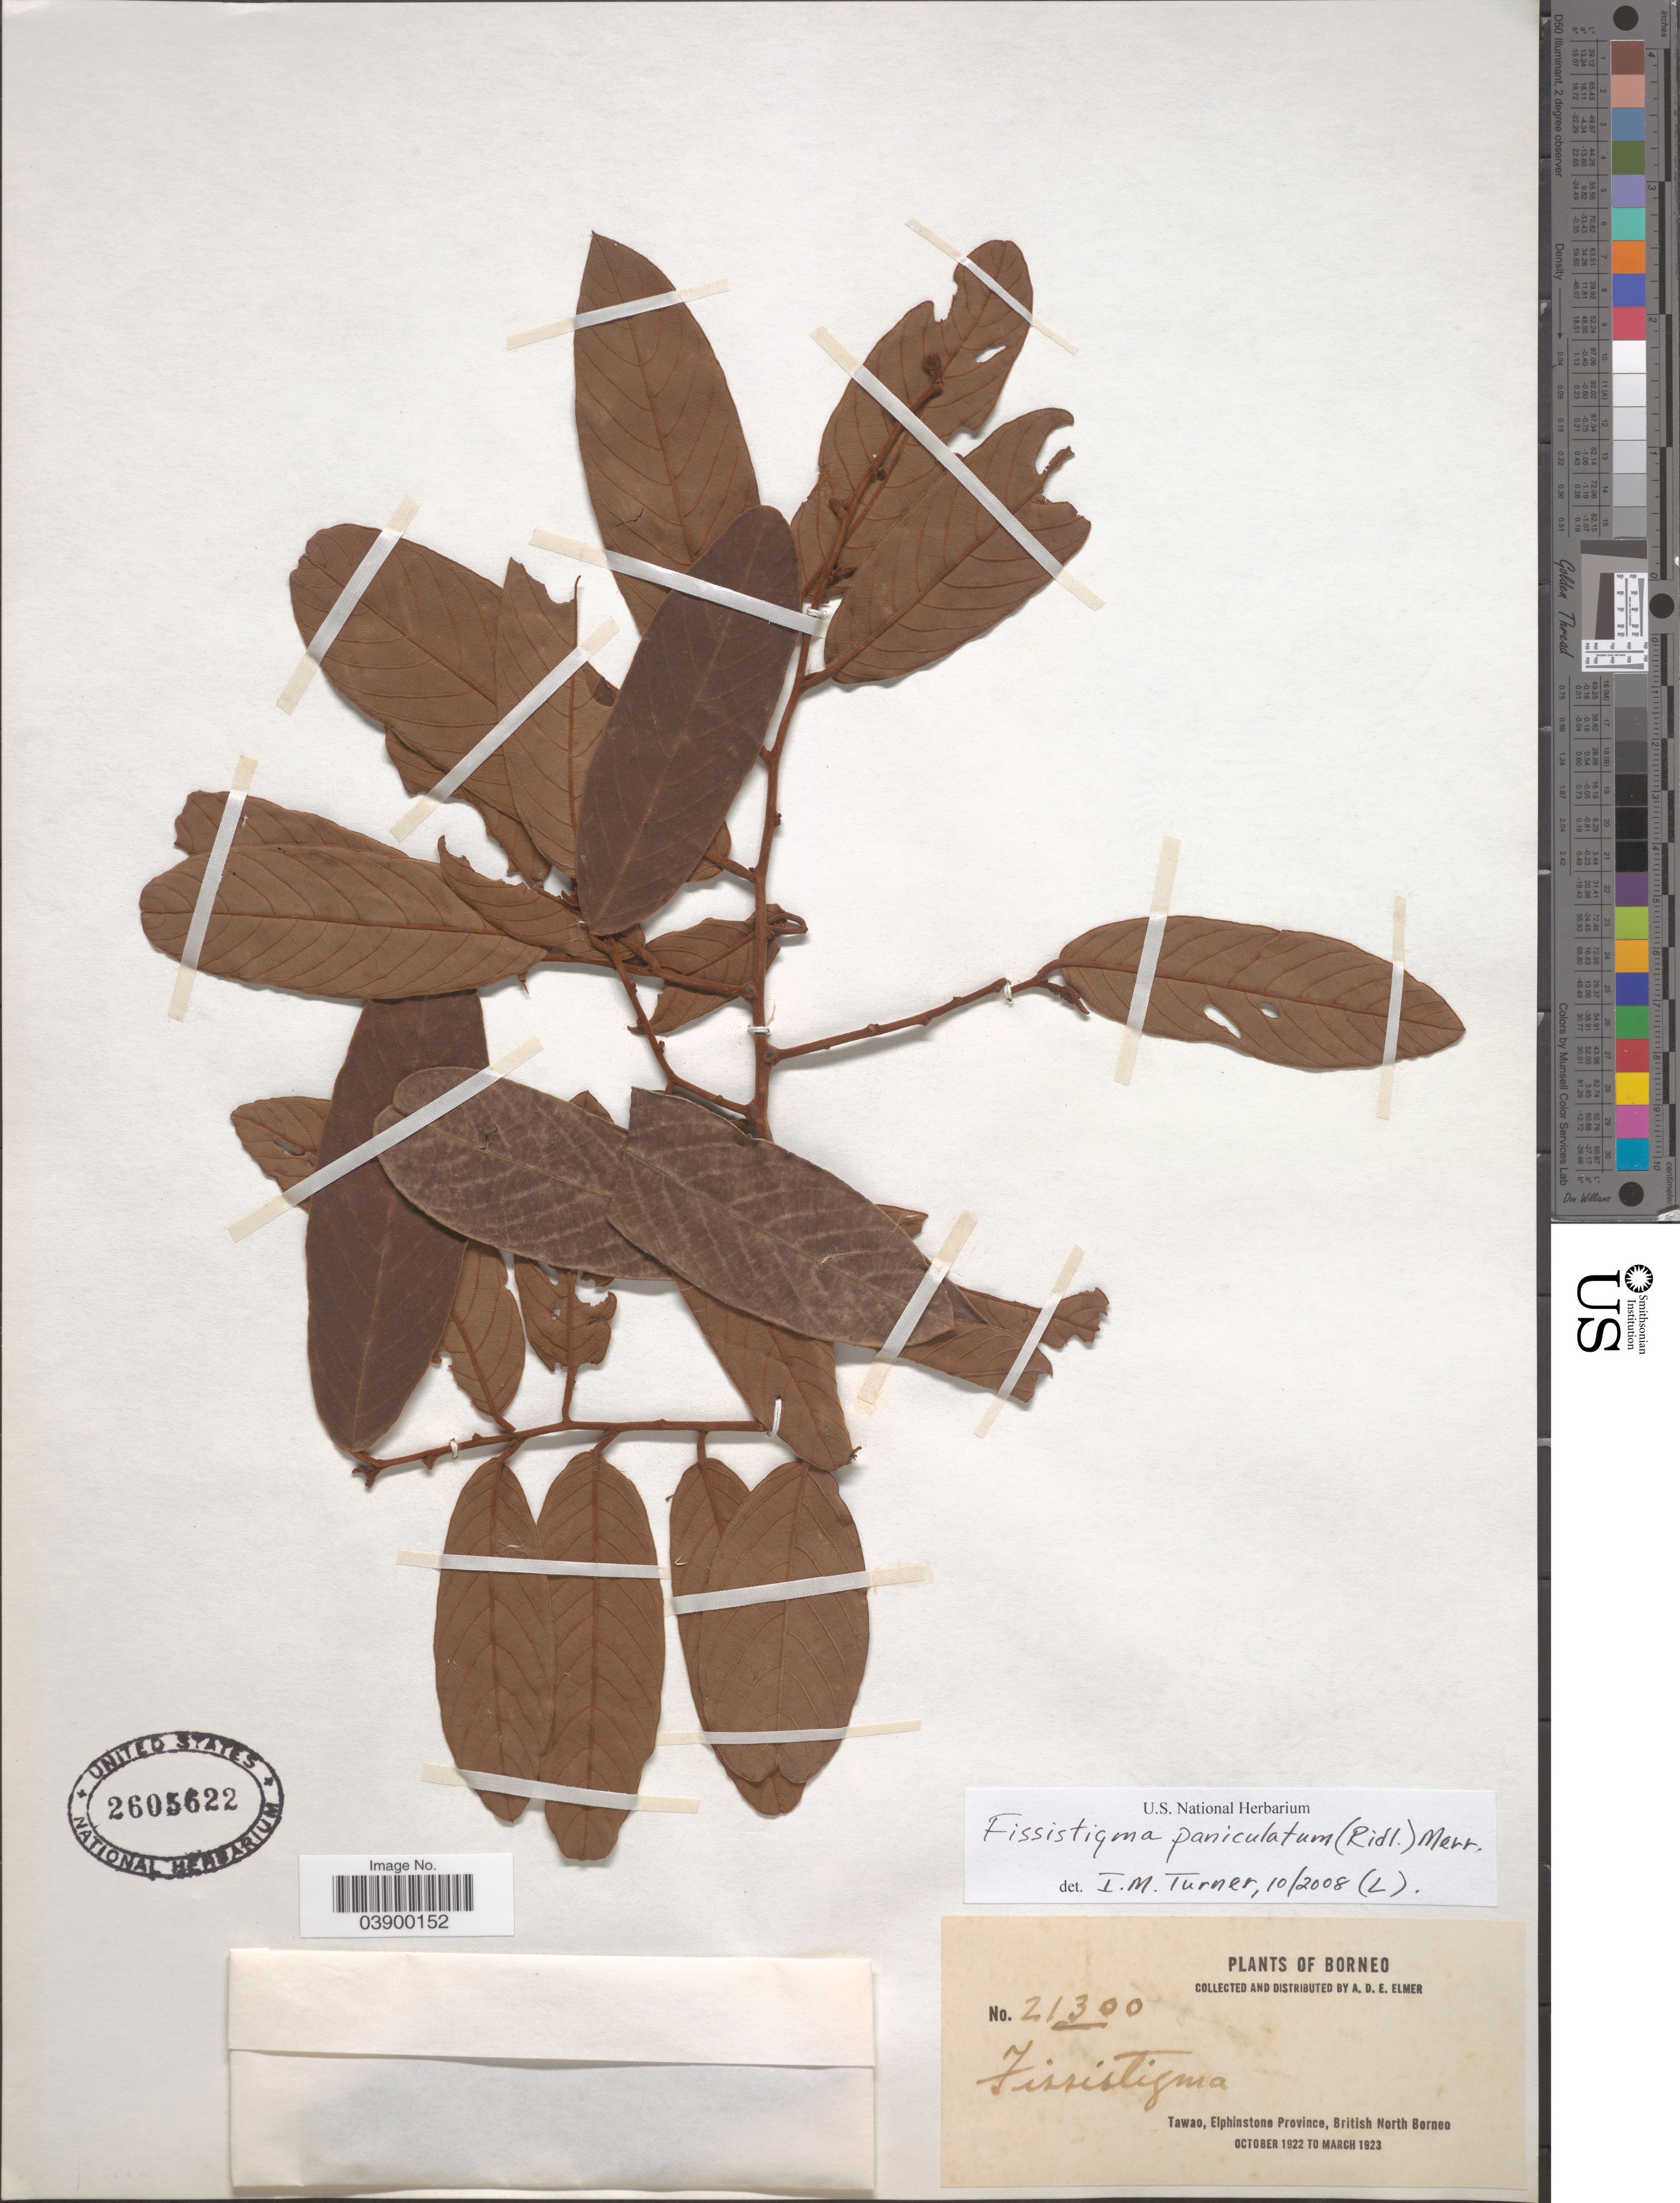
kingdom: Plantae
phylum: Tracheophyta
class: Magnoliopsida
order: Magnoliales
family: Annonaceae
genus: Fissistigma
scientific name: Fissistigma paniculatum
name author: (Ridl.) Merr.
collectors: A. D. E. Elmer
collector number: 21300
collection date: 1922-10/1923-03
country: Malaysia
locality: Borneo. Tawao, Elphinstone Province, British North Borneo.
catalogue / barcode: US 2605622